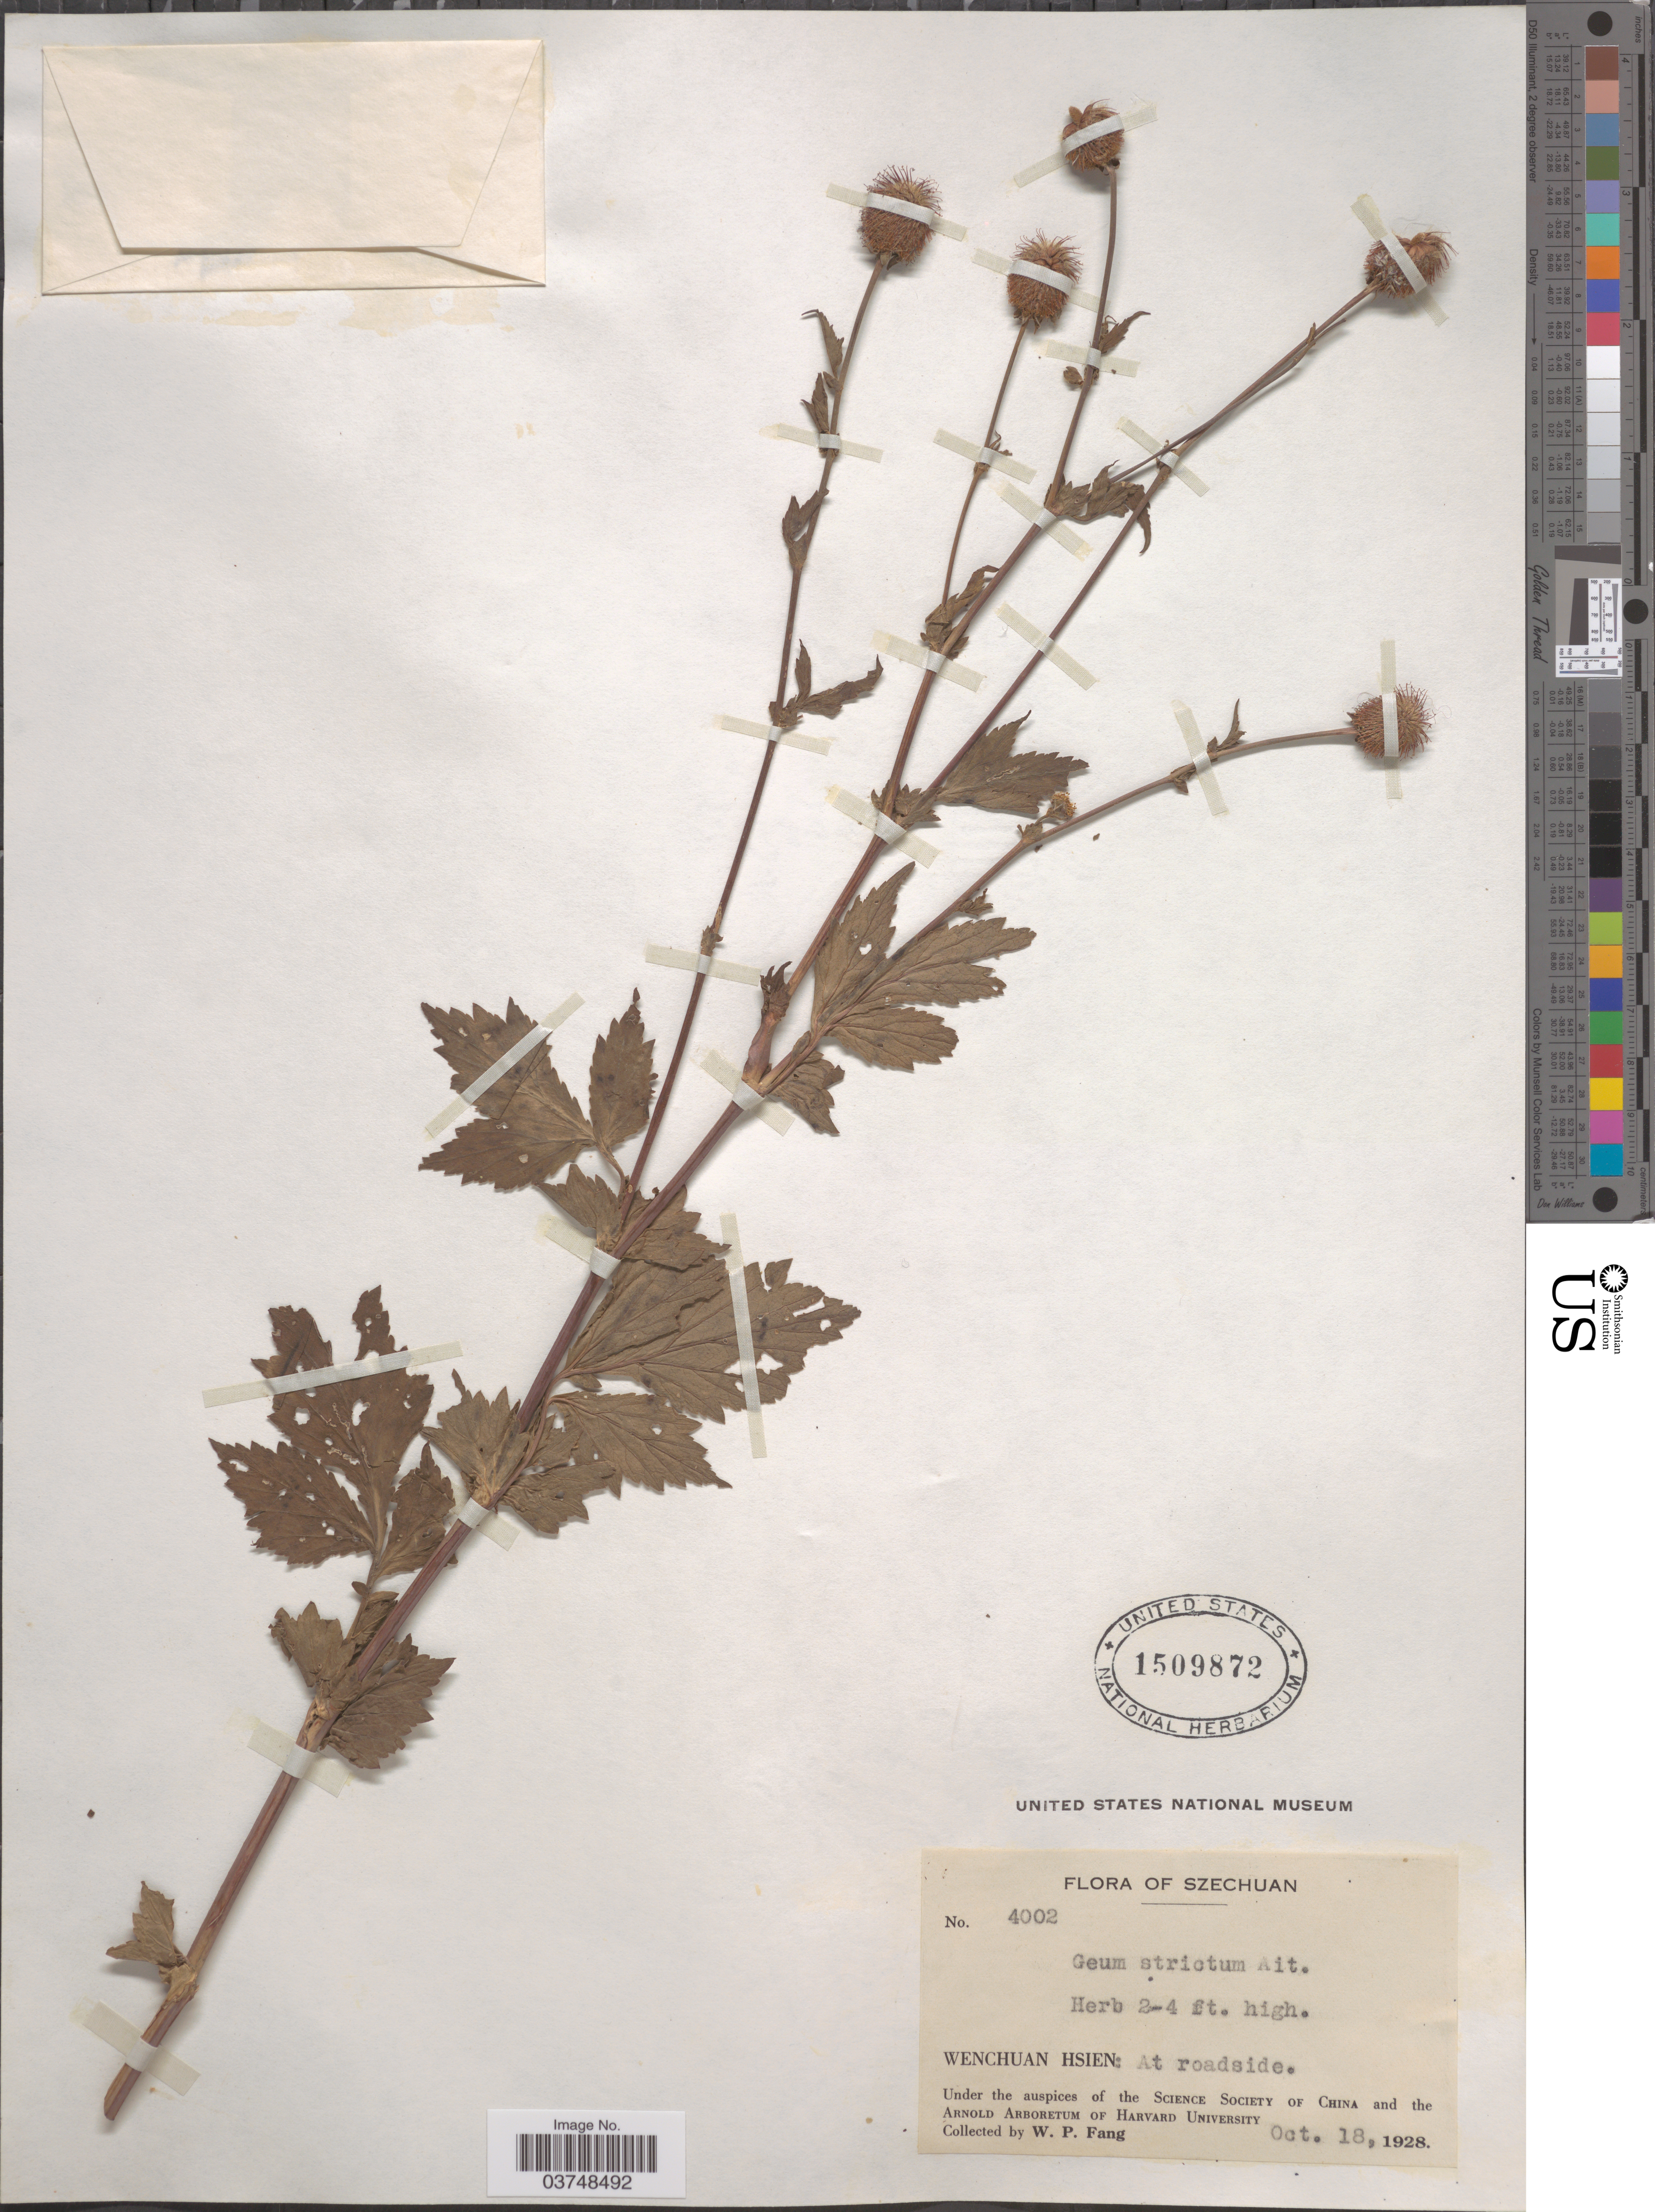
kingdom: Plantae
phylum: Tracheophyta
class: Magnoliopsida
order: Rosales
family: Rosaceae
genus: Geum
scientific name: Geum strictum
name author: Aiton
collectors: W. P. Fang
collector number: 4002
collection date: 1928-10-18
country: China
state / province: Sichuan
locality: Szechuan. Wenchuan Hsien: At roadside.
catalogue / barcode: US 1509872